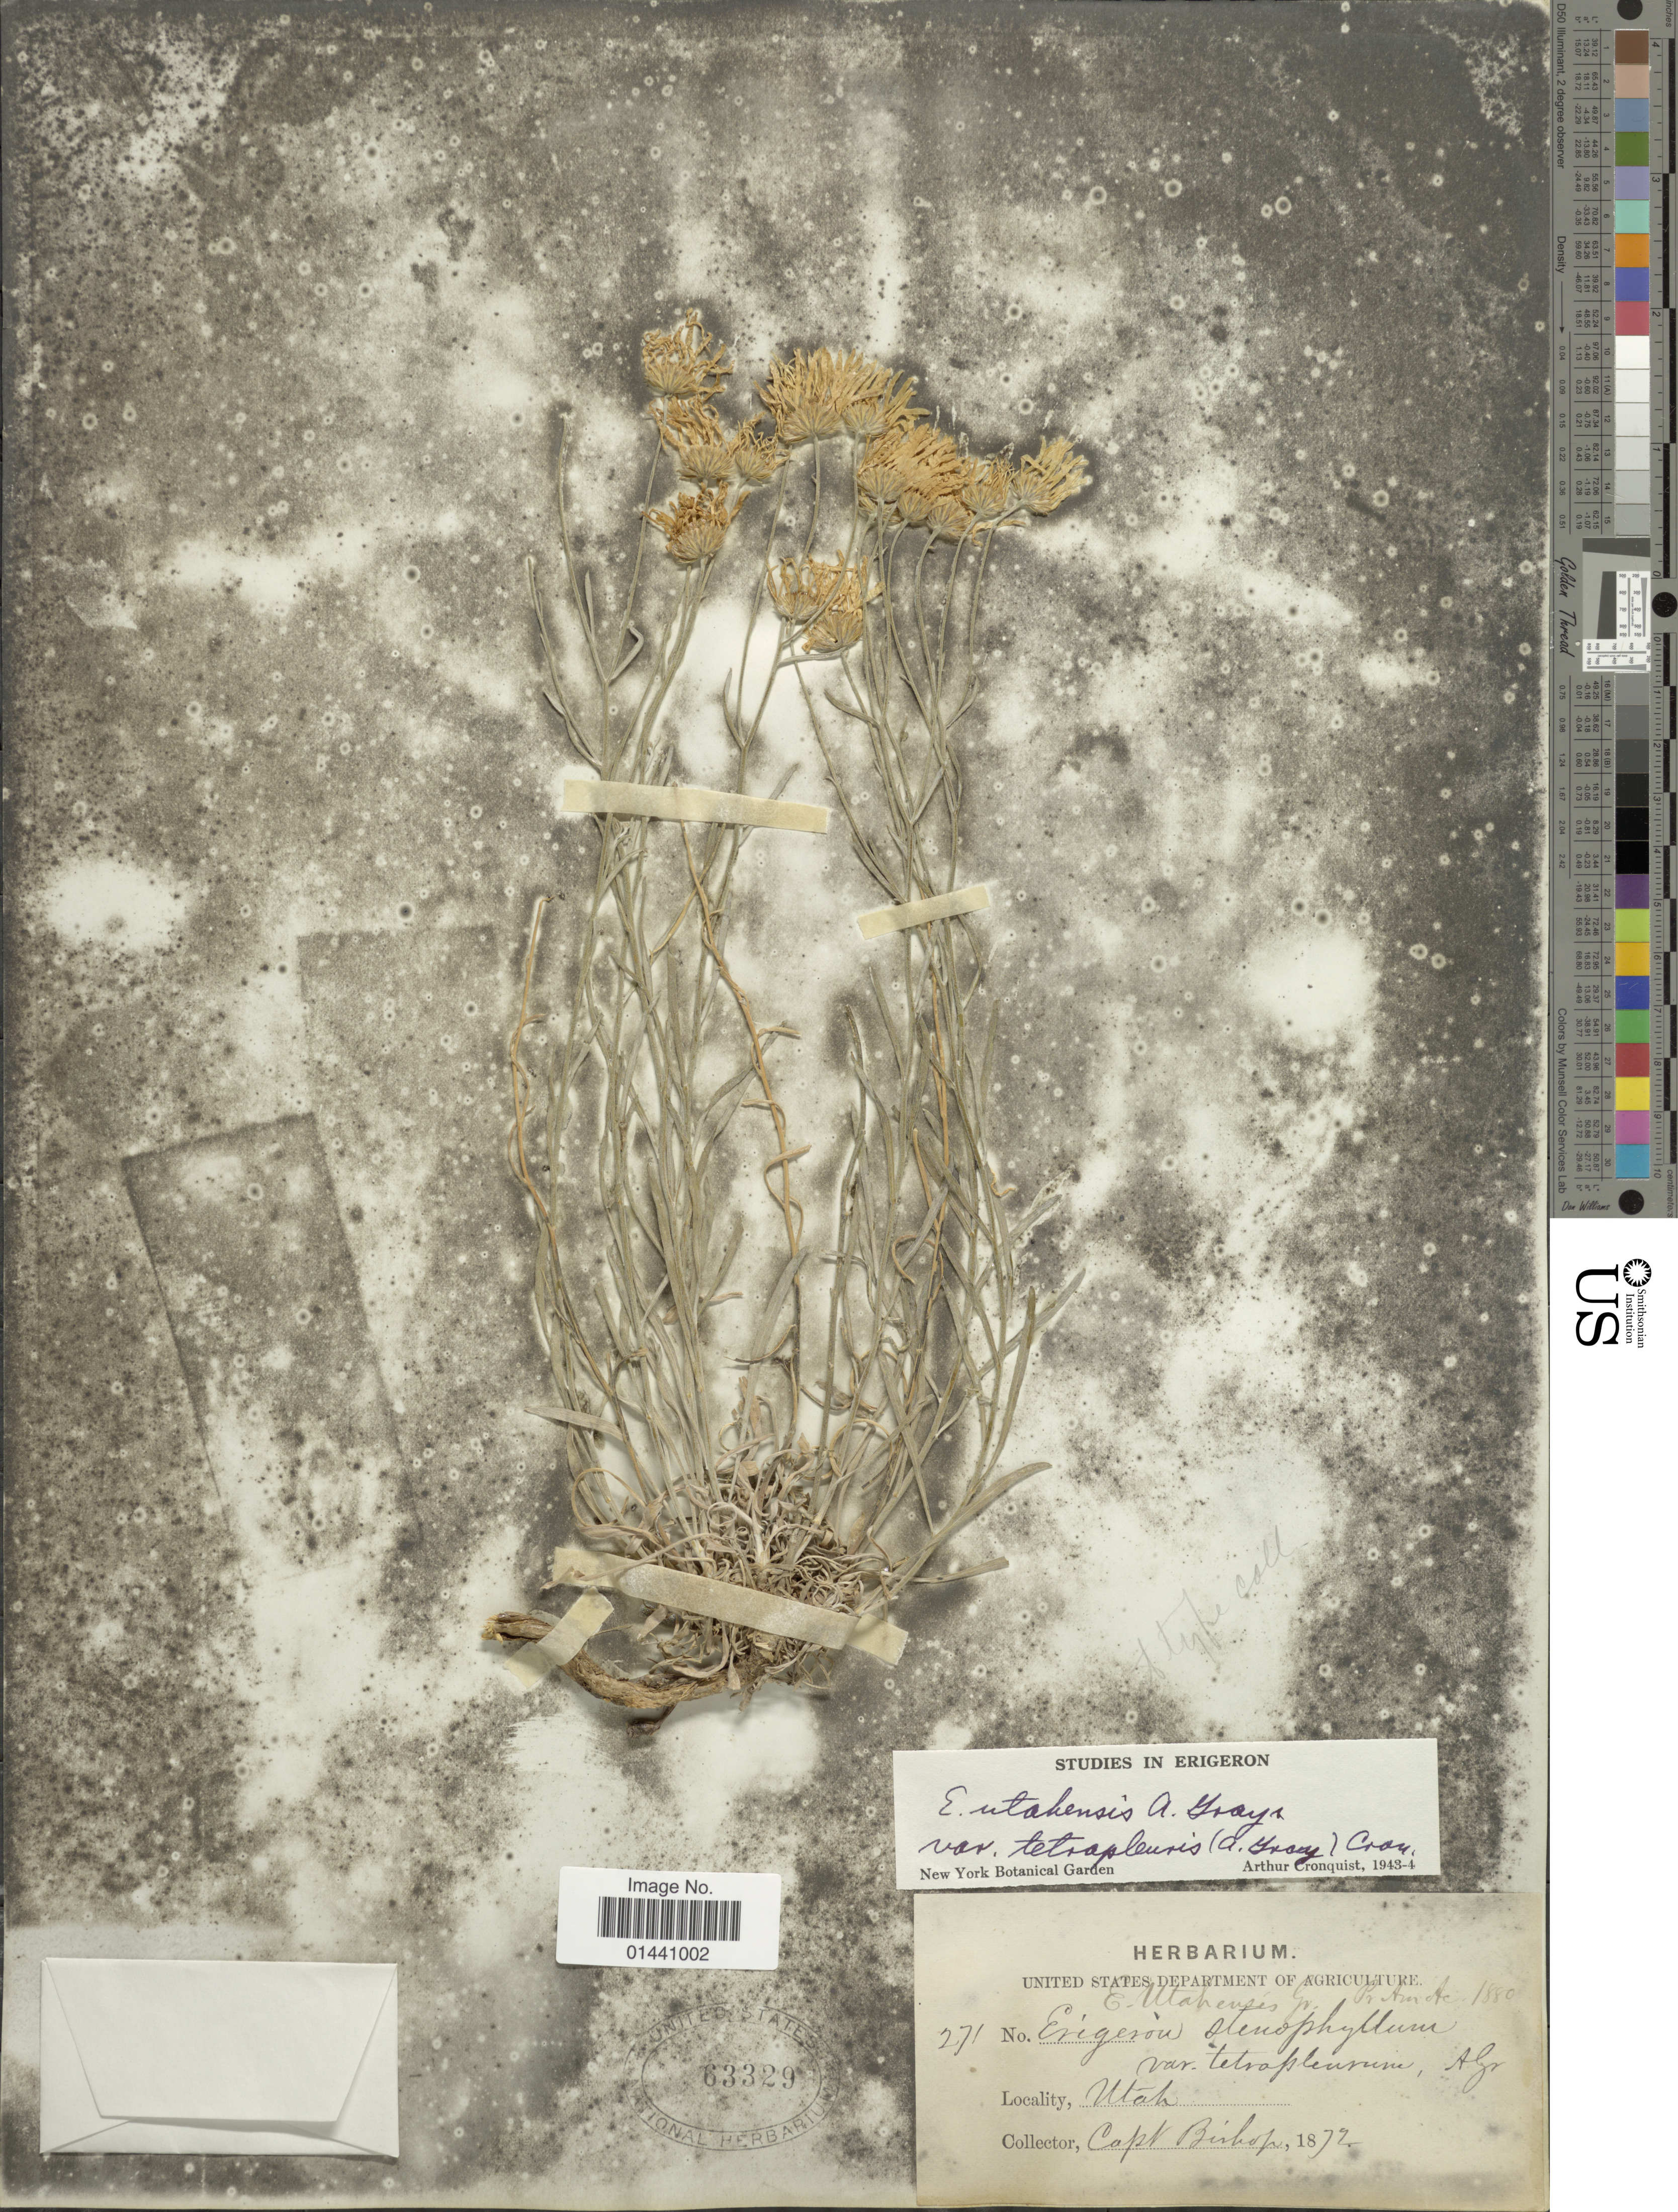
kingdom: Plantae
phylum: Tracheophyta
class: Magnoliopsida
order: Asterales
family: Asteraceae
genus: Erigeron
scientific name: Erigeron utahensis var. tetrapleuris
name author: (A. Gray) Cronq.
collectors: F. M. Bishop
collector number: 271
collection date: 1872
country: United States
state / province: Utah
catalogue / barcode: US 63329